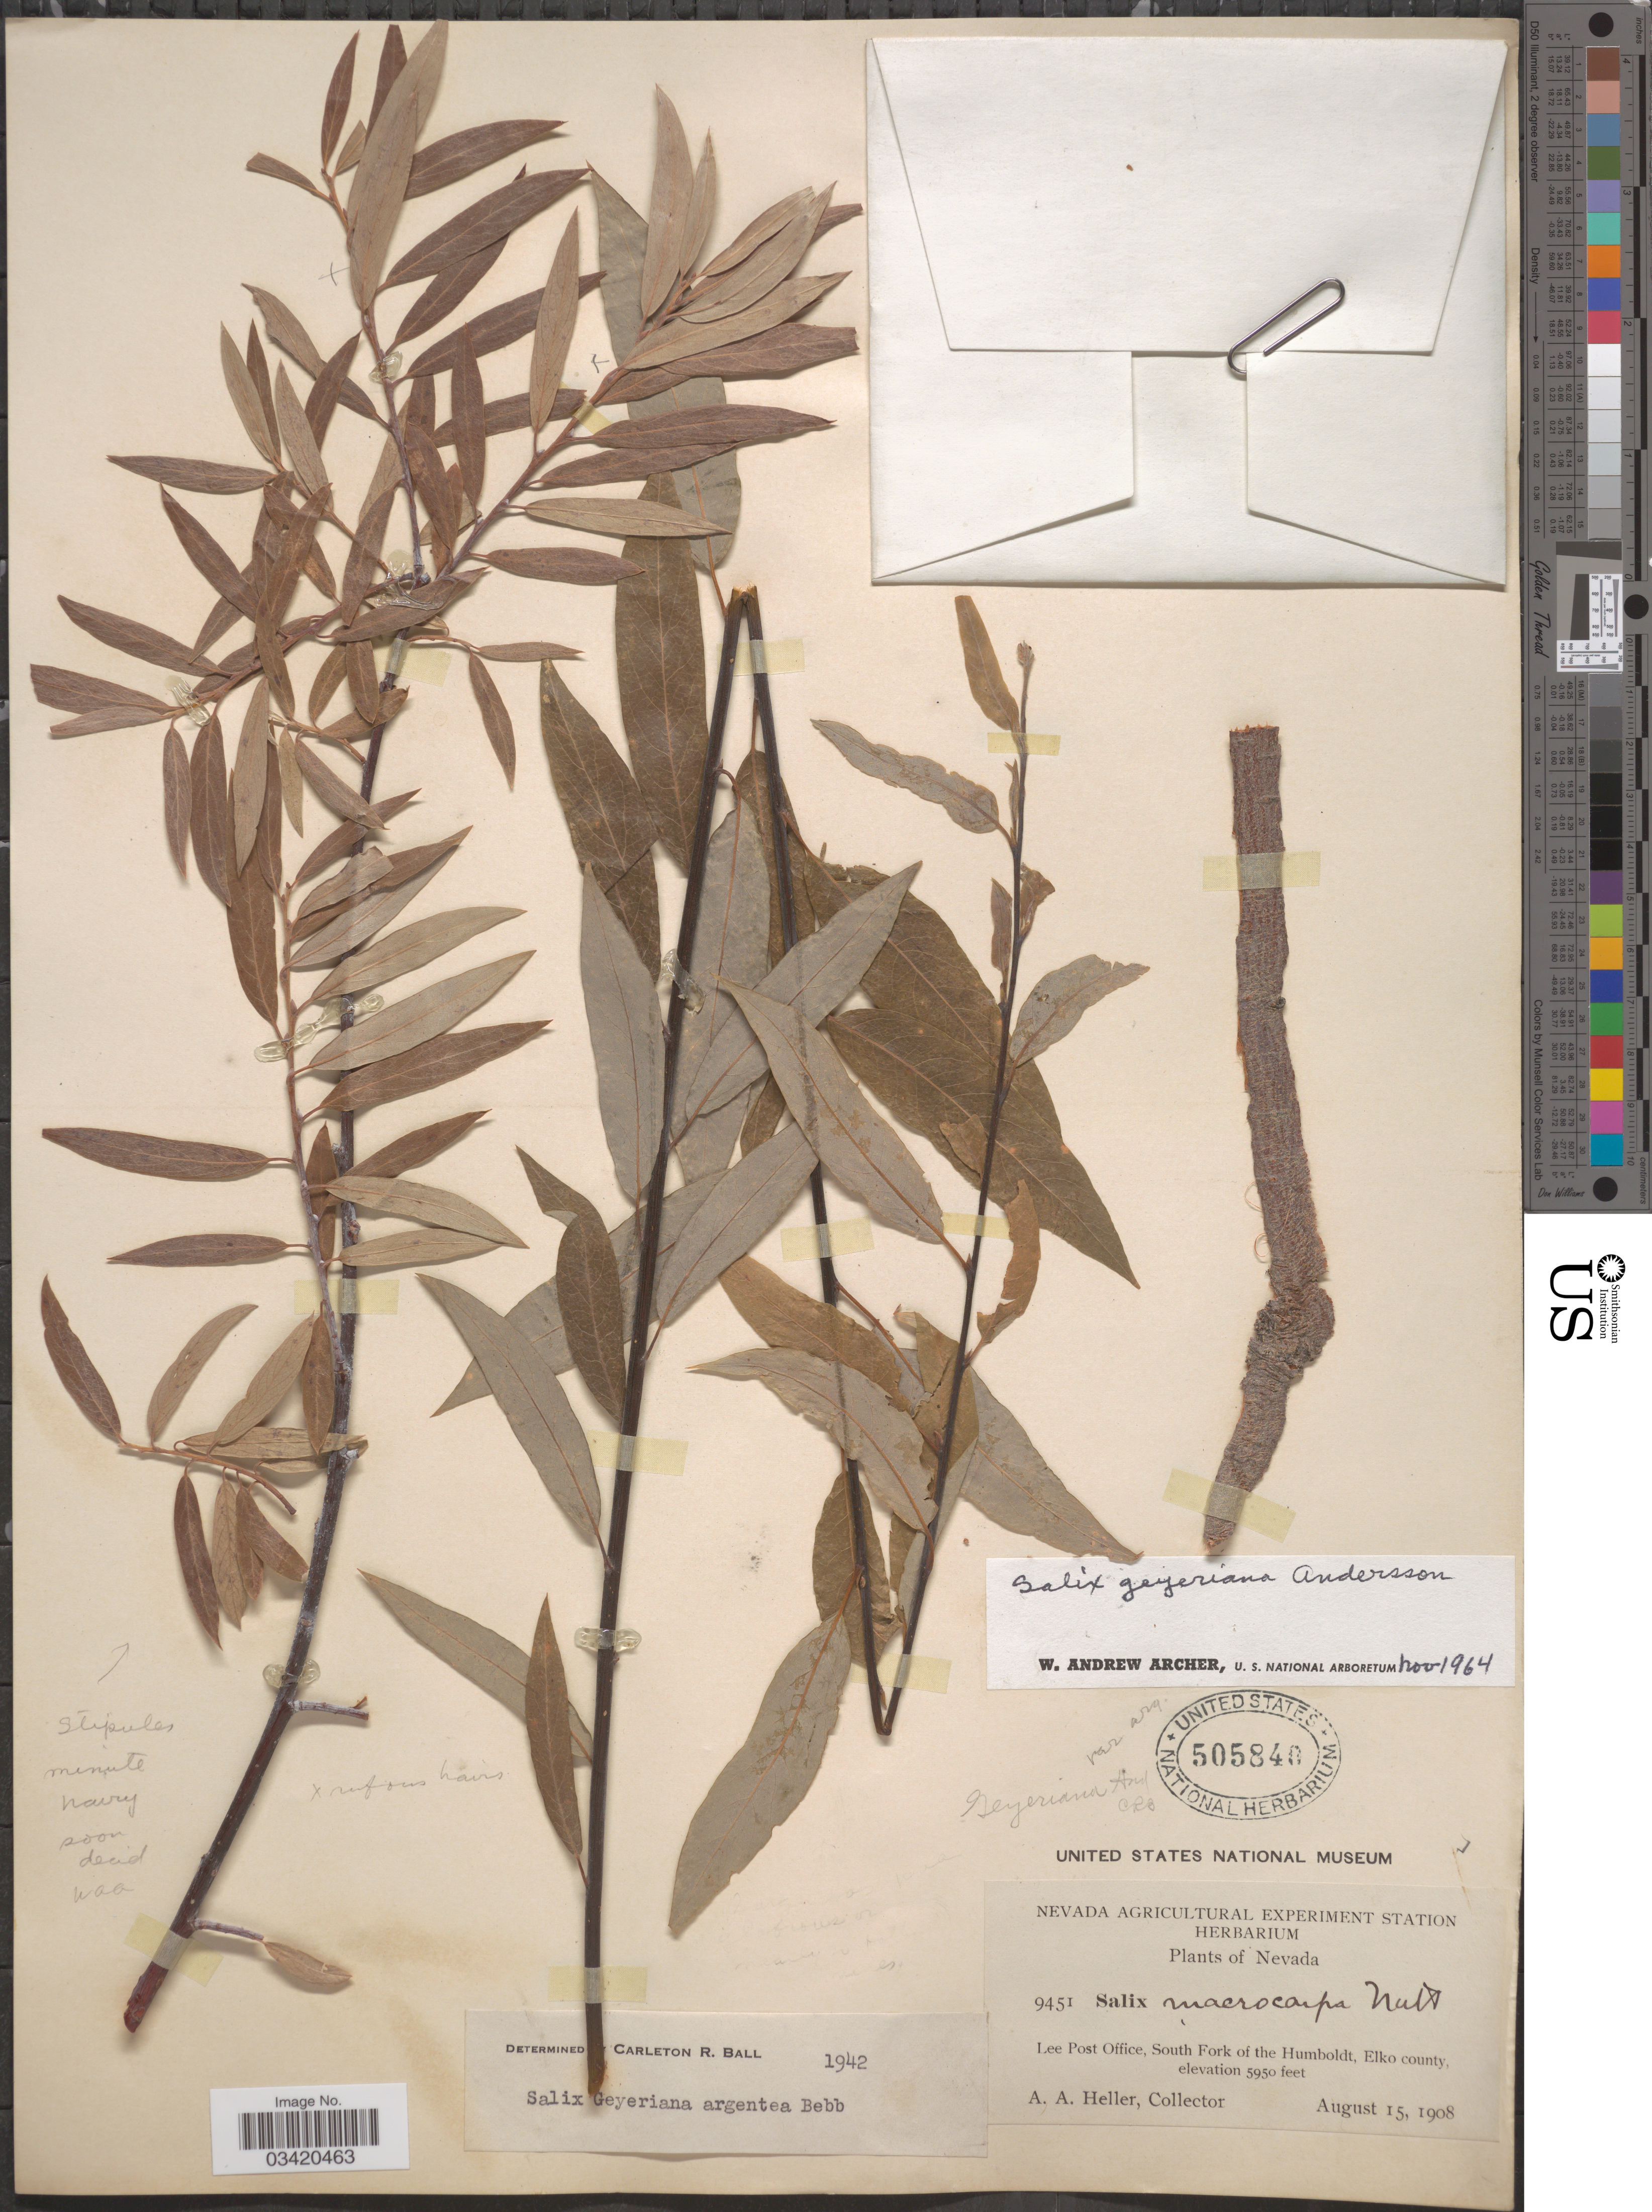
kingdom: Plantae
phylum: Tracheophyta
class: Magnoliopsida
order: Malpighiales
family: Salicaceae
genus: Salix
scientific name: Salix geyeriana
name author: Andersson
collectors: A. A. Heller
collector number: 9451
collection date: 1908-08-15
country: United States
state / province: Nevada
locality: Lee Post Office, South Fork of the Humboldt, Elko county.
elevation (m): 1814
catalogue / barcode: US 505840